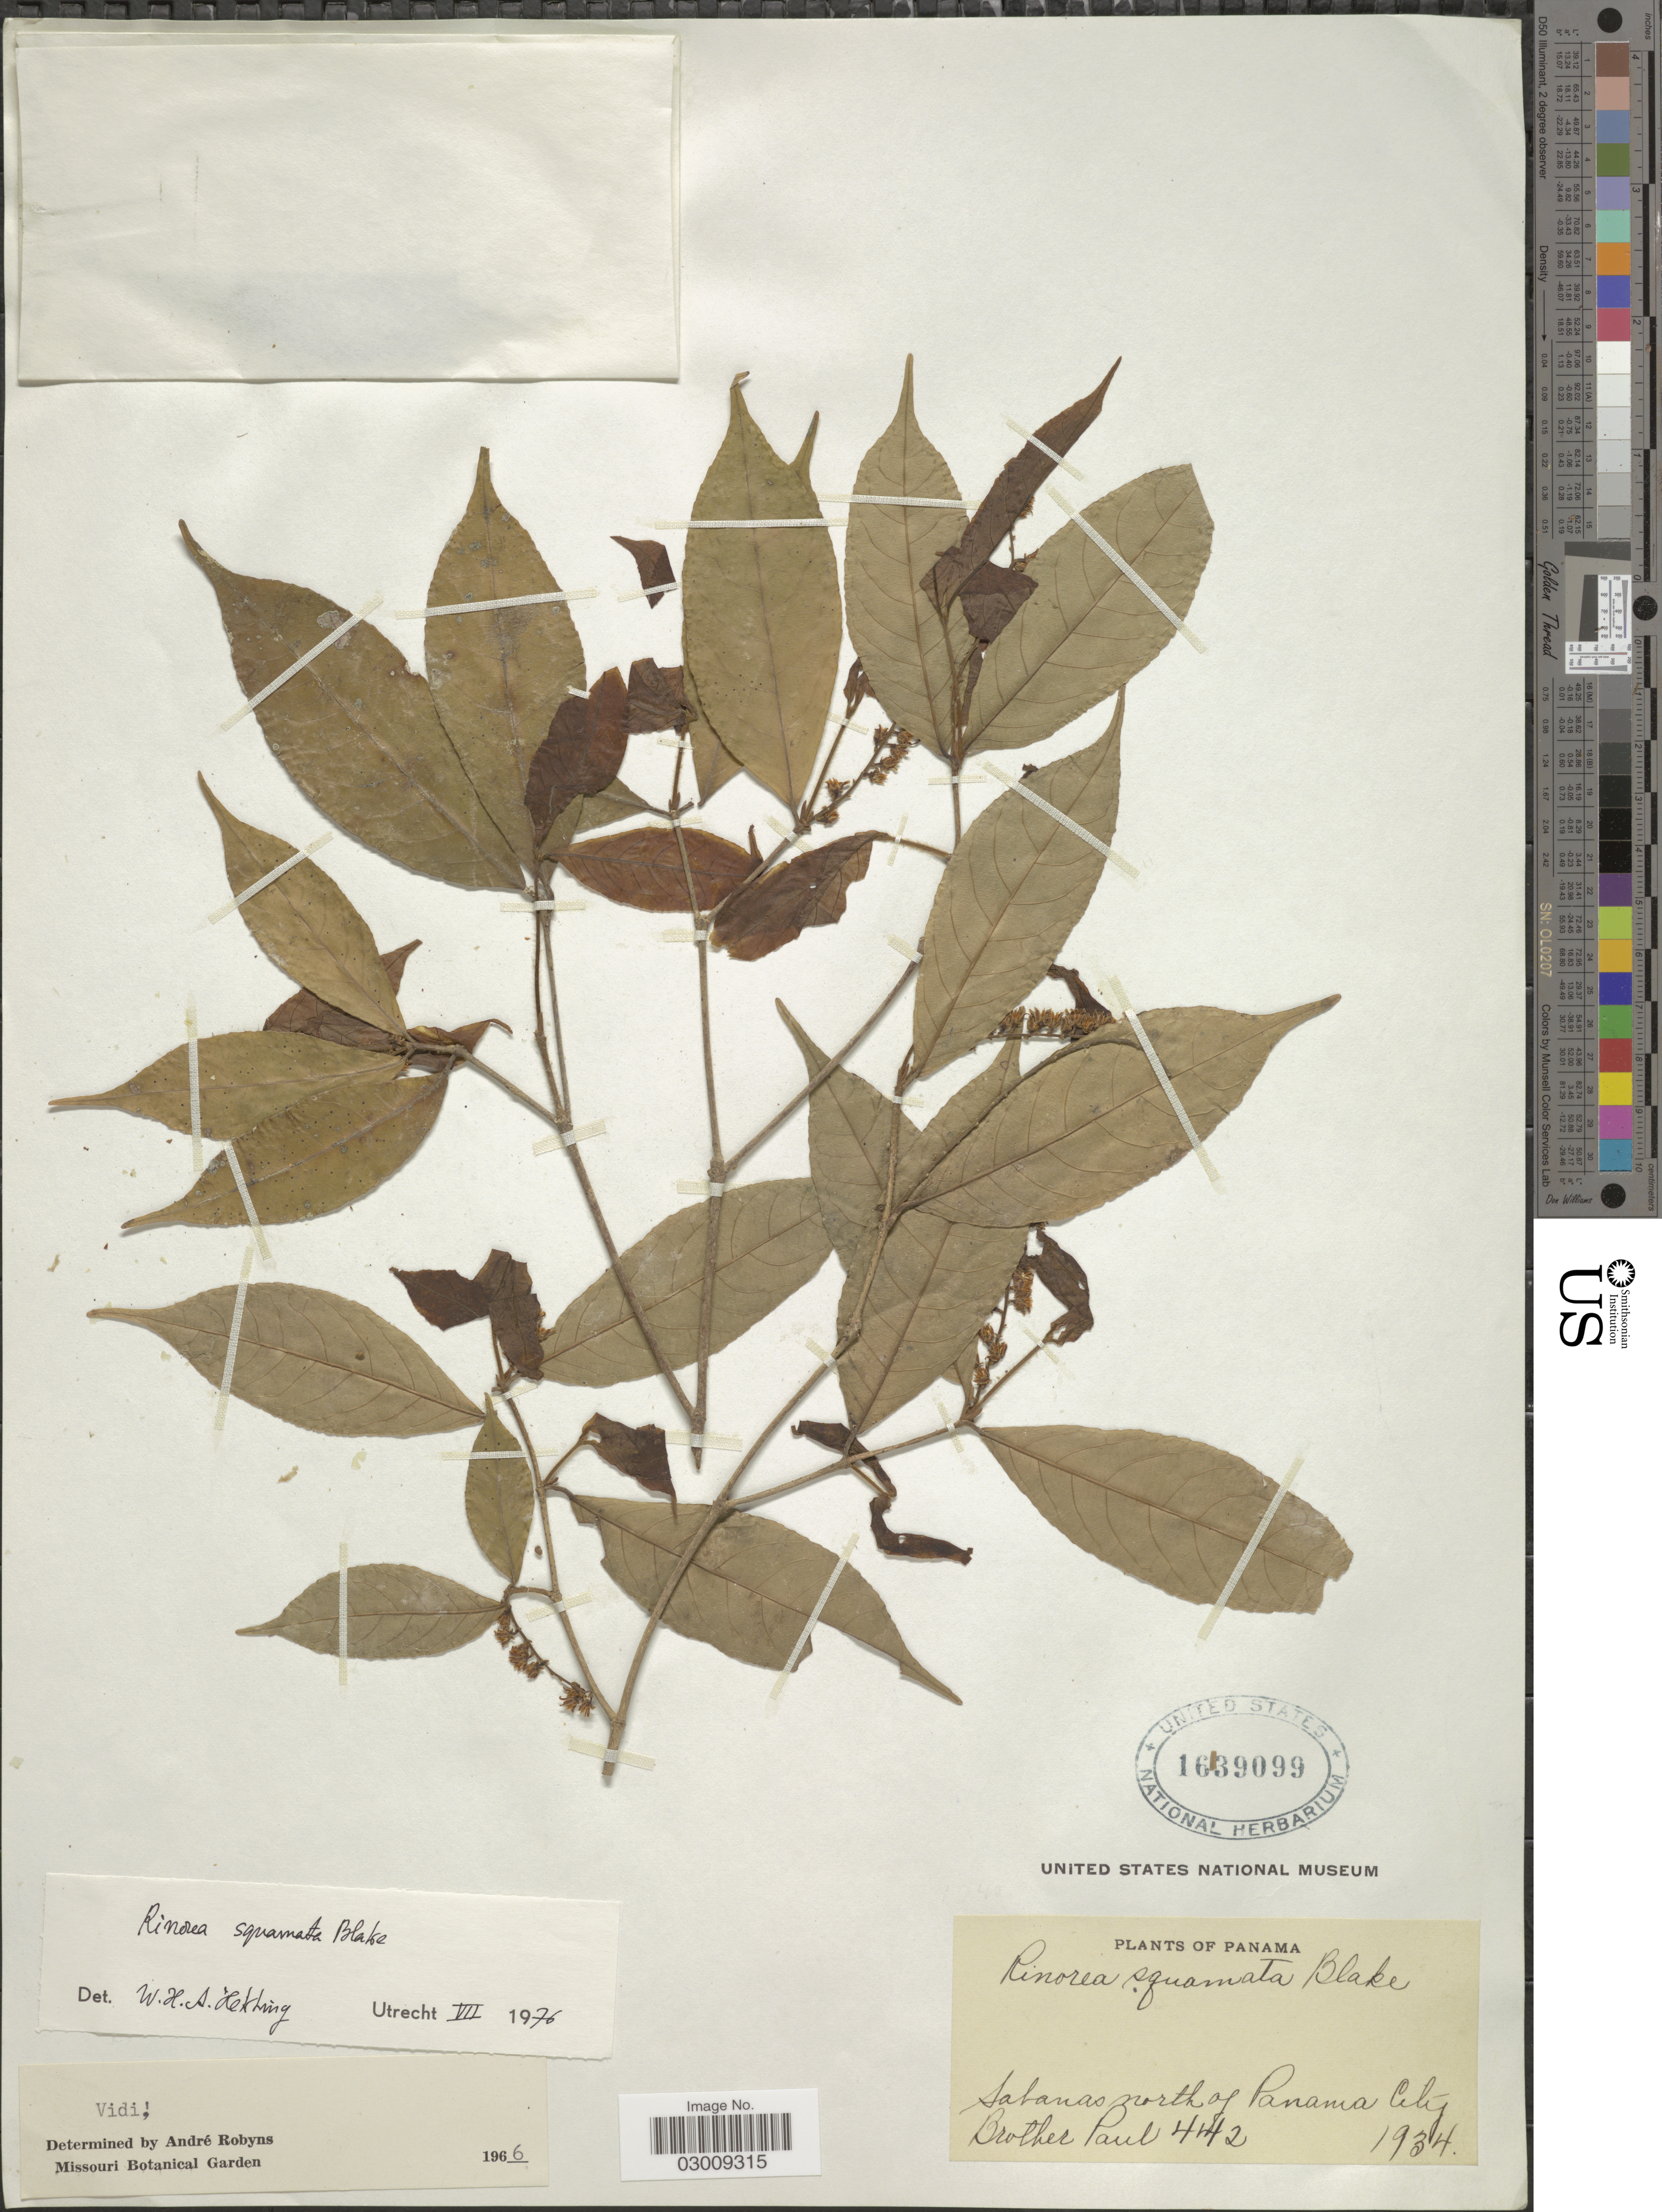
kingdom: Plantae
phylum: Tracheophyta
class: Magnoliopsida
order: Malpighiales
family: Violaceae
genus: Rinorea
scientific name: Rinorea squamata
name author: S.F. Blake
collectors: B. Paul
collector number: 442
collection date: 1934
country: Panama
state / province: Panamá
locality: Sabanas north of Panama City.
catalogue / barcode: US 1639099